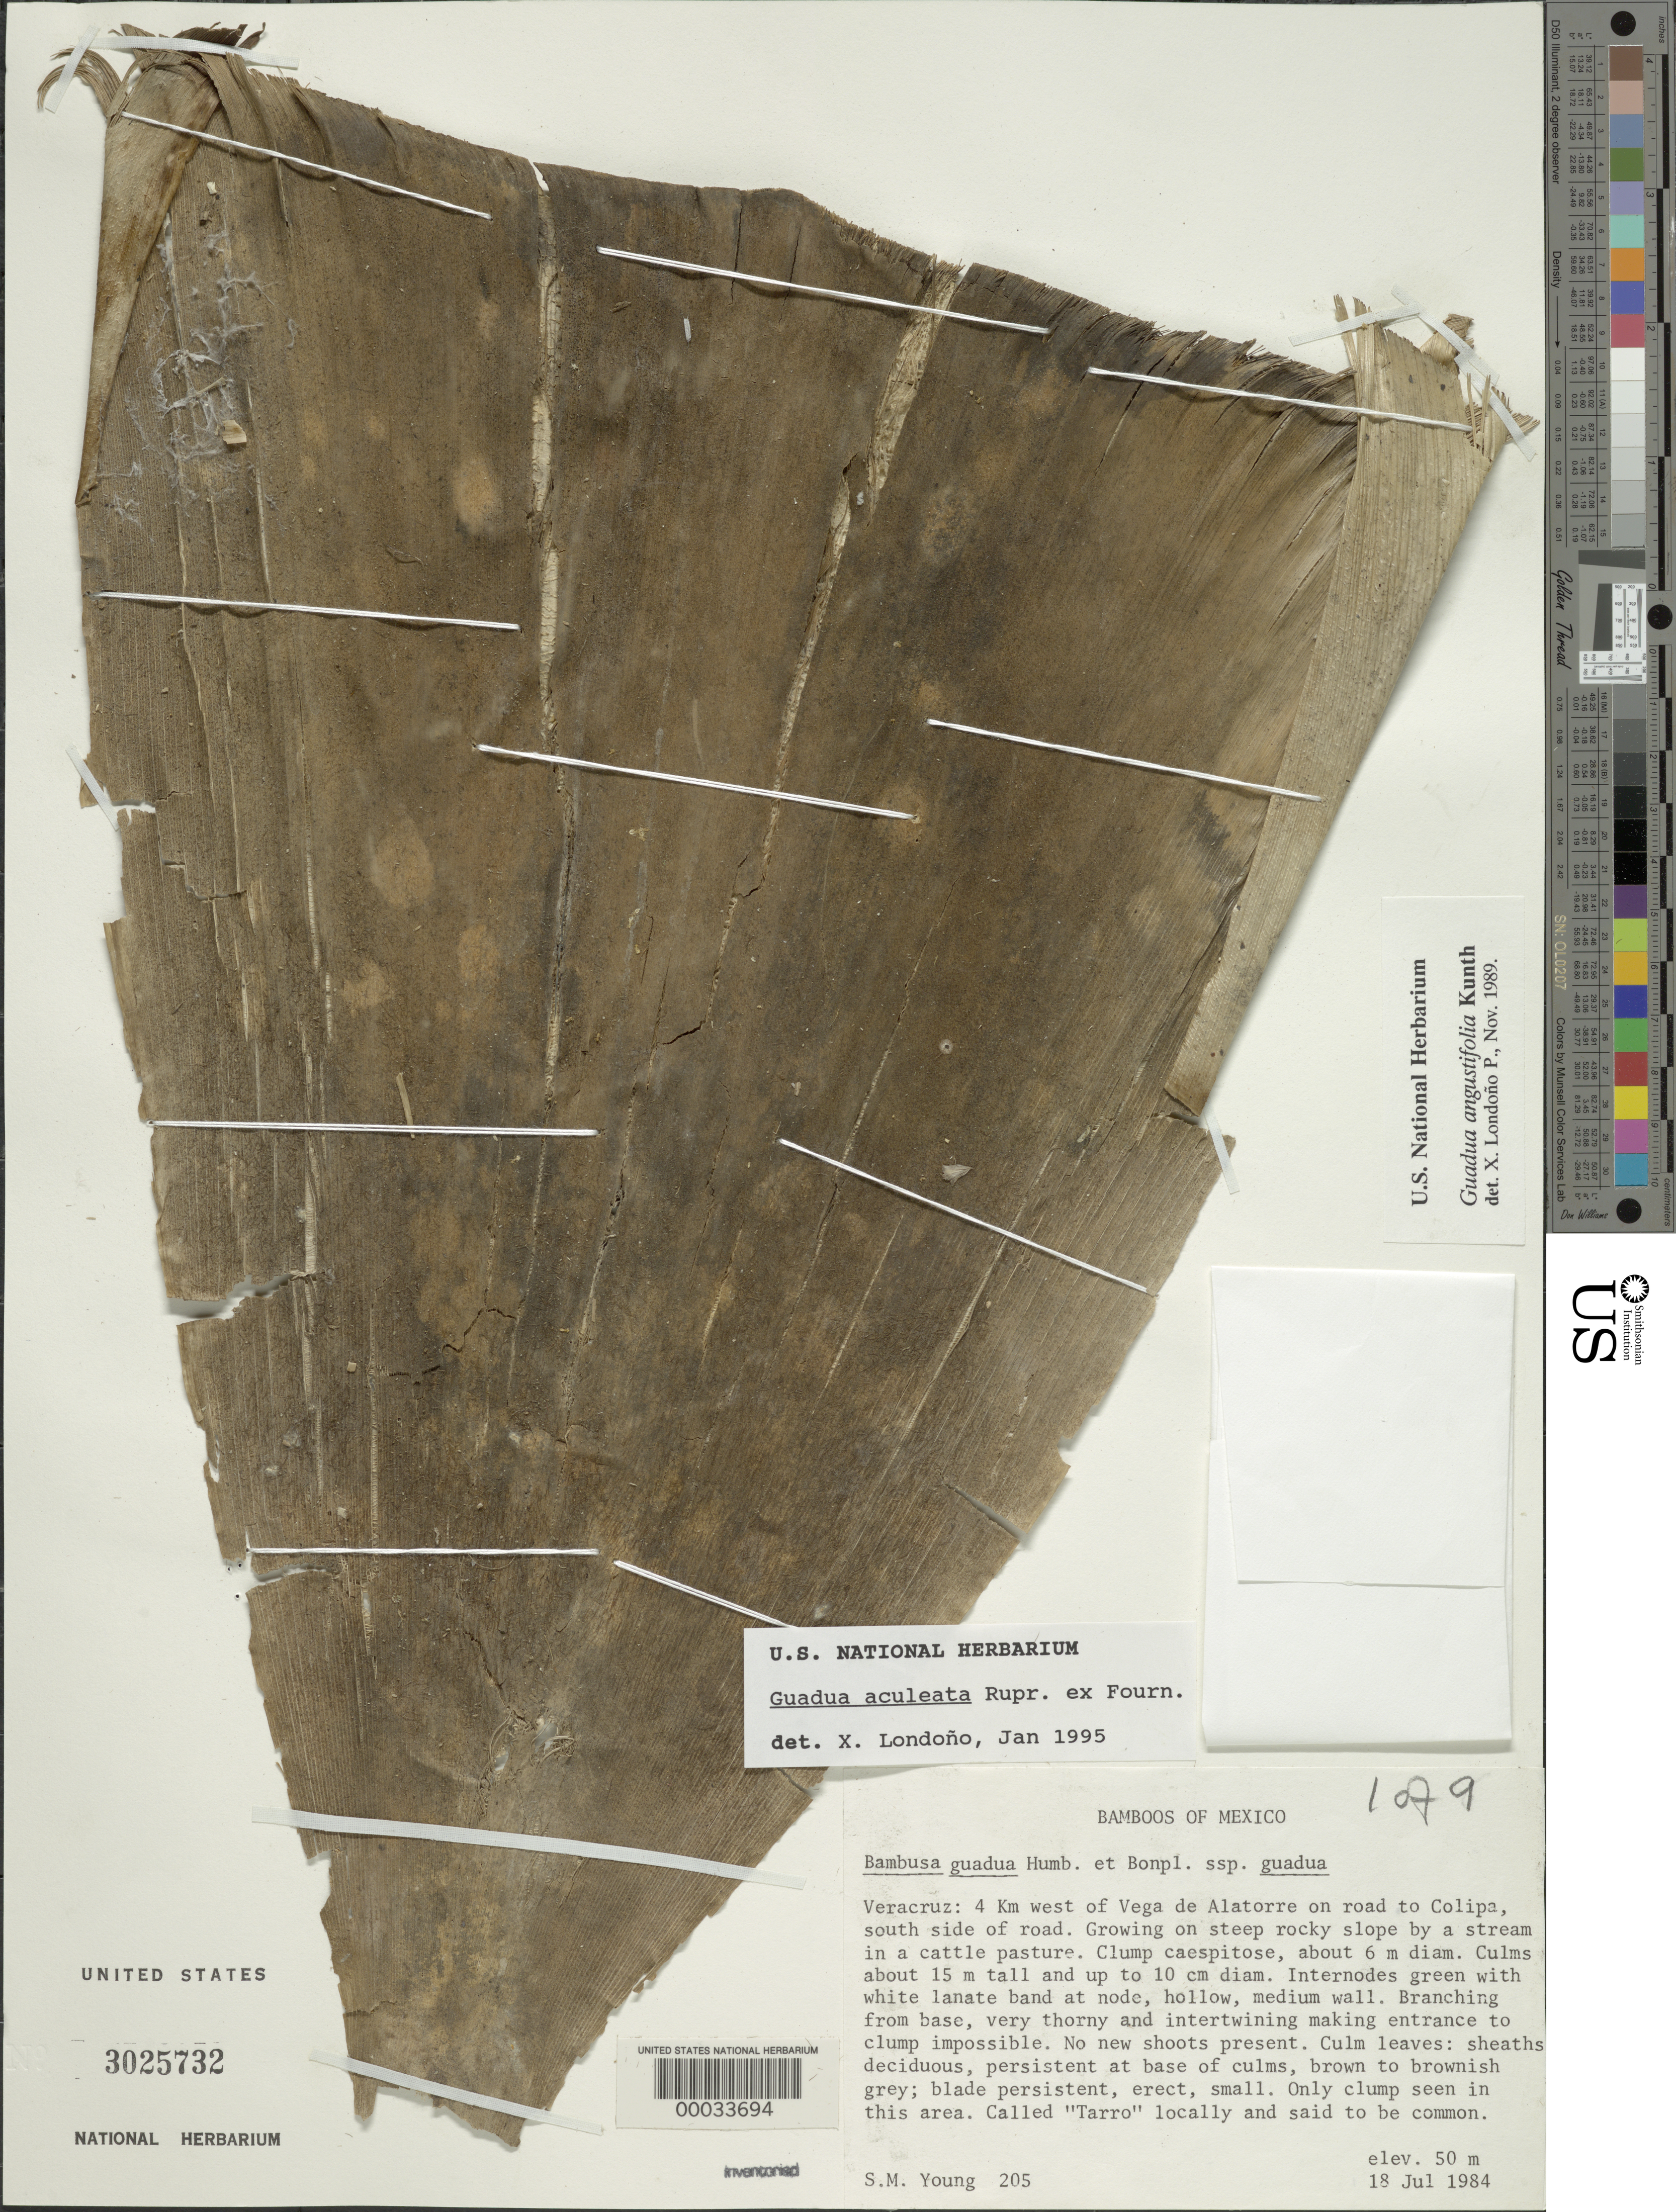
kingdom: Plantae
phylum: Tracheophyta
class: Liliopsida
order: Poales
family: Poaceae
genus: Guadua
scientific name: Guadua aculeata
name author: Rupr. ex E. Fourn.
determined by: Londoño, X., (TULV), Jardin Botanico "Juan Maria Cespedes"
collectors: S. Young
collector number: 205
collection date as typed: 18 Jul 1984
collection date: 1984-07-18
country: Mexico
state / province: Veracruz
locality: Vega de alatorre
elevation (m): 50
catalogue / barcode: US 3025732